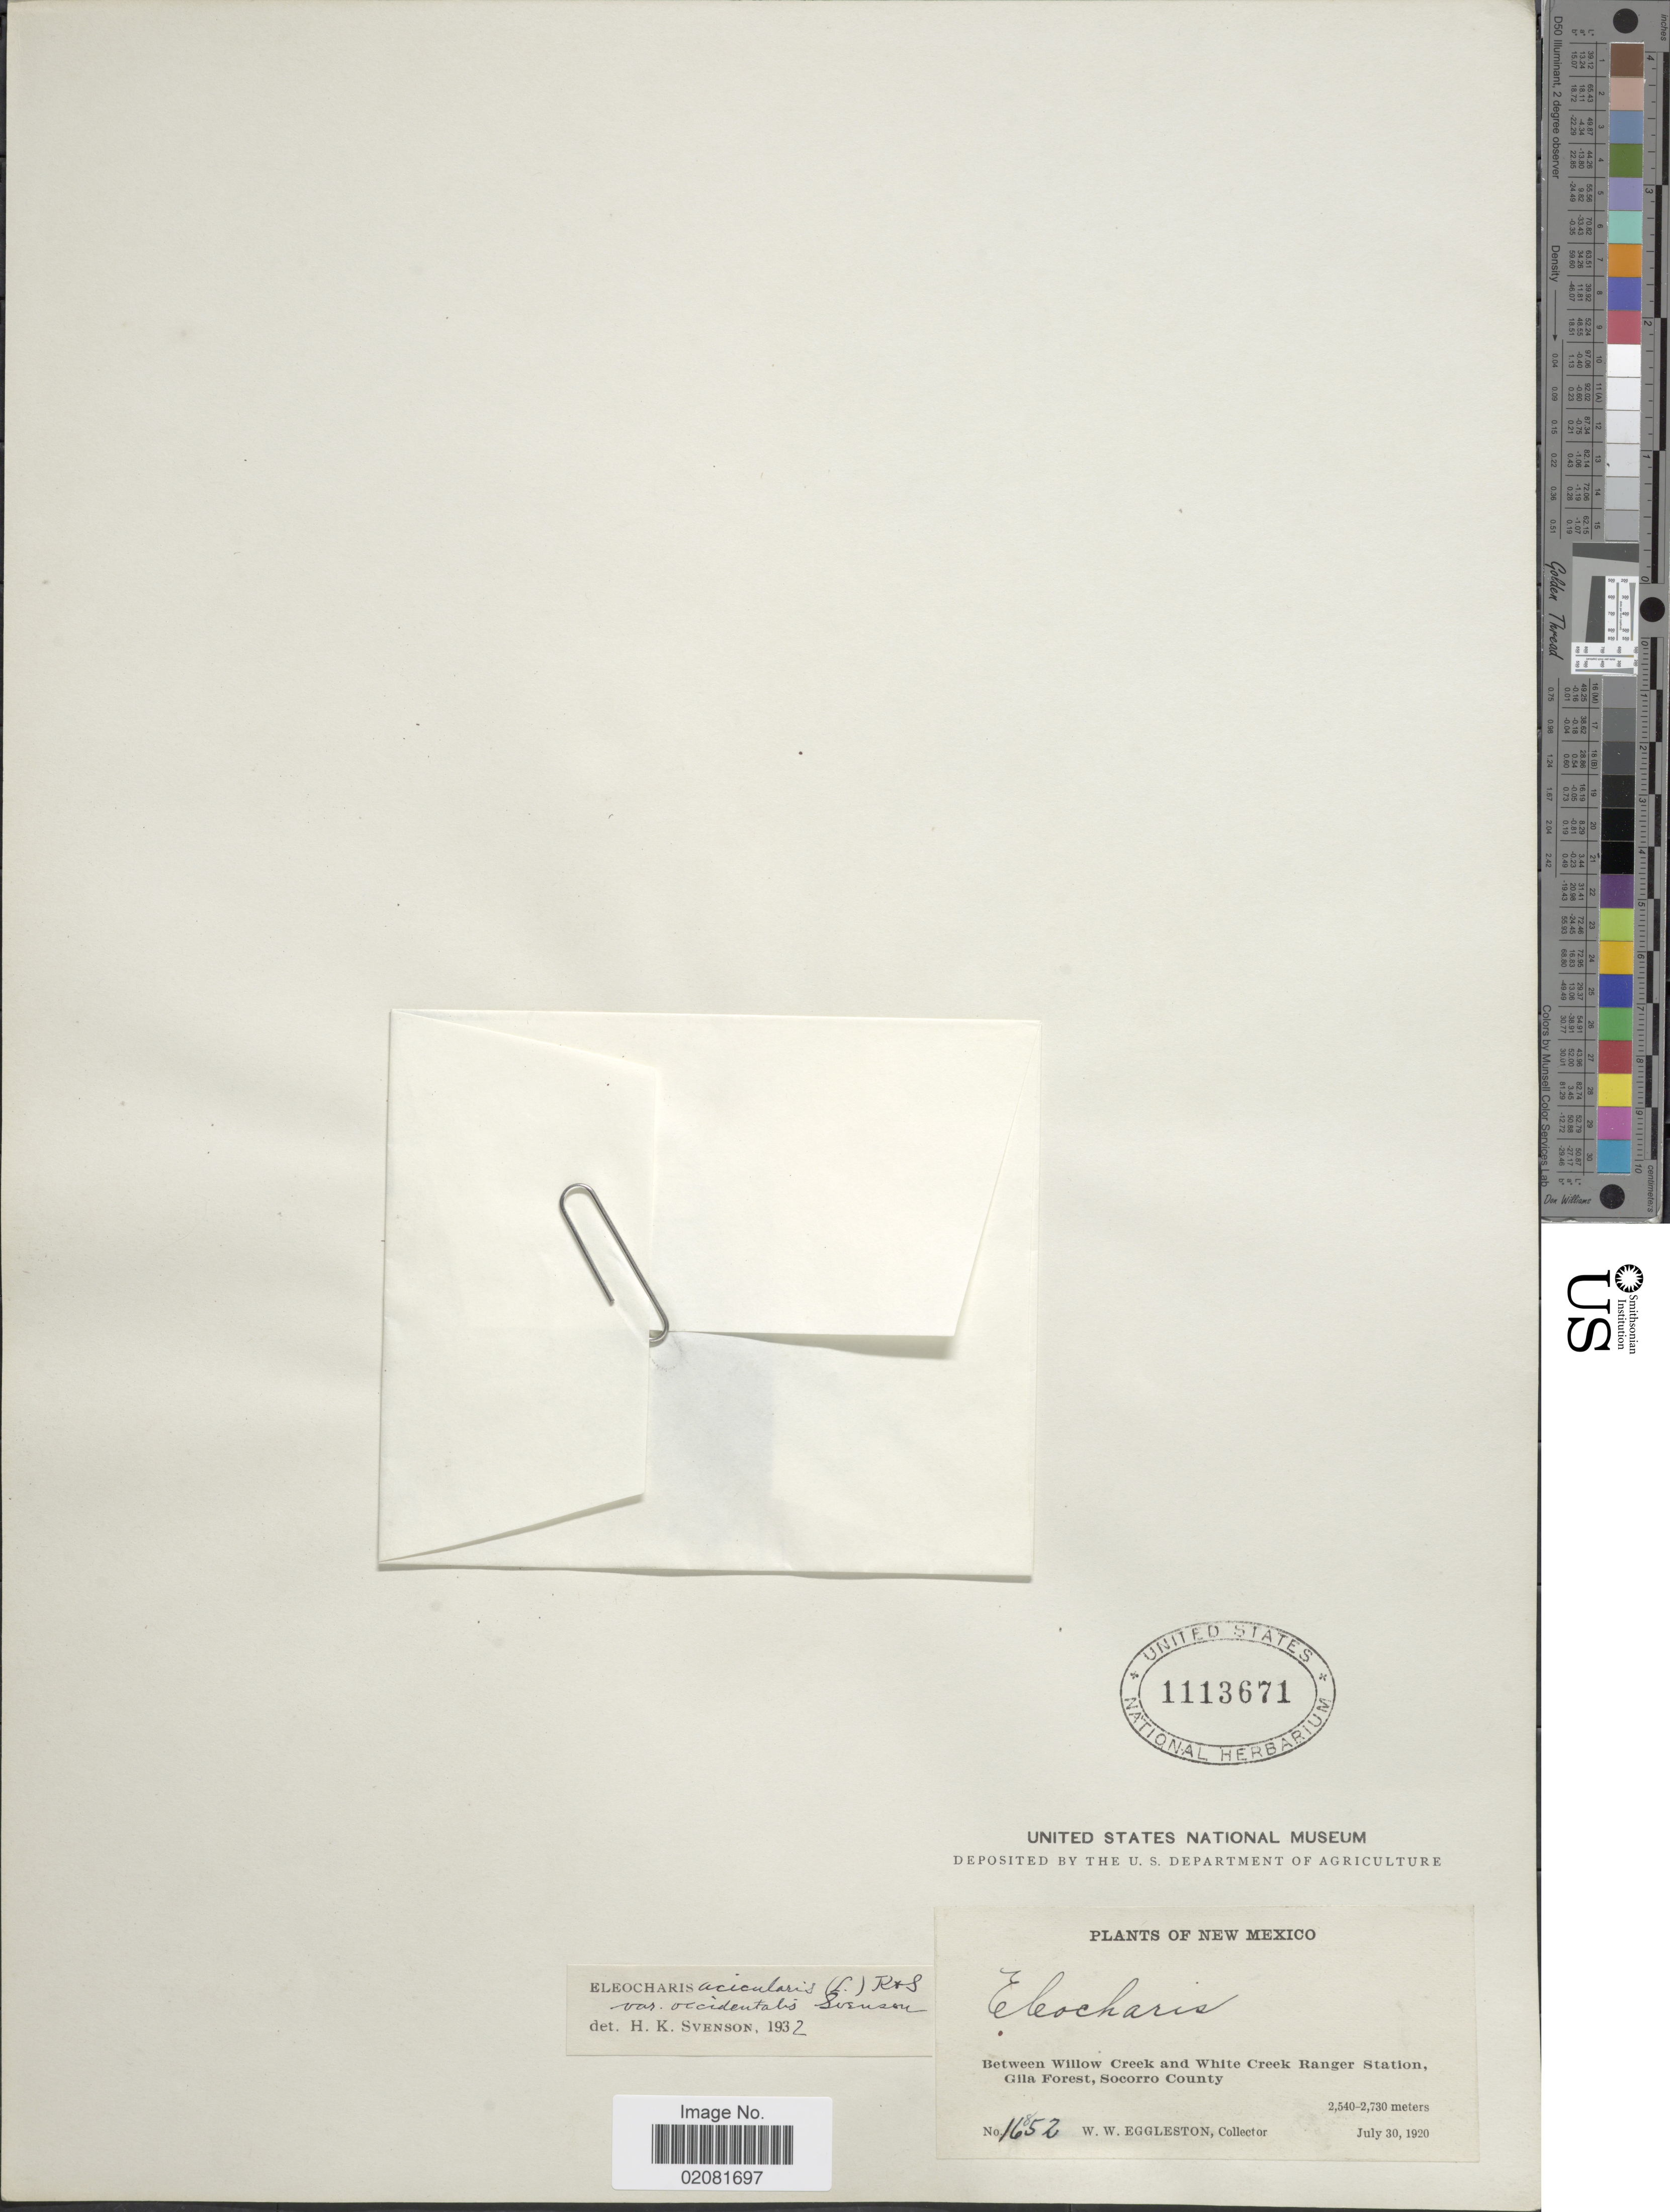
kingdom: Plantae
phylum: Tracheophyta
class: Liliopsida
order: Poales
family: Cyperaceae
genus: Eleocharis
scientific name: Eleocharis acicularis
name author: (L.) Roem. & Schult.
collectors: W. W. Eggleston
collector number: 16852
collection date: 1920-07-30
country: United States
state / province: New Mexico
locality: Between Willow Creek and White Creek Ranger Station, Gila Forest, Socorro County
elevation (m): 2540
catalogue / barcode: US 1113671